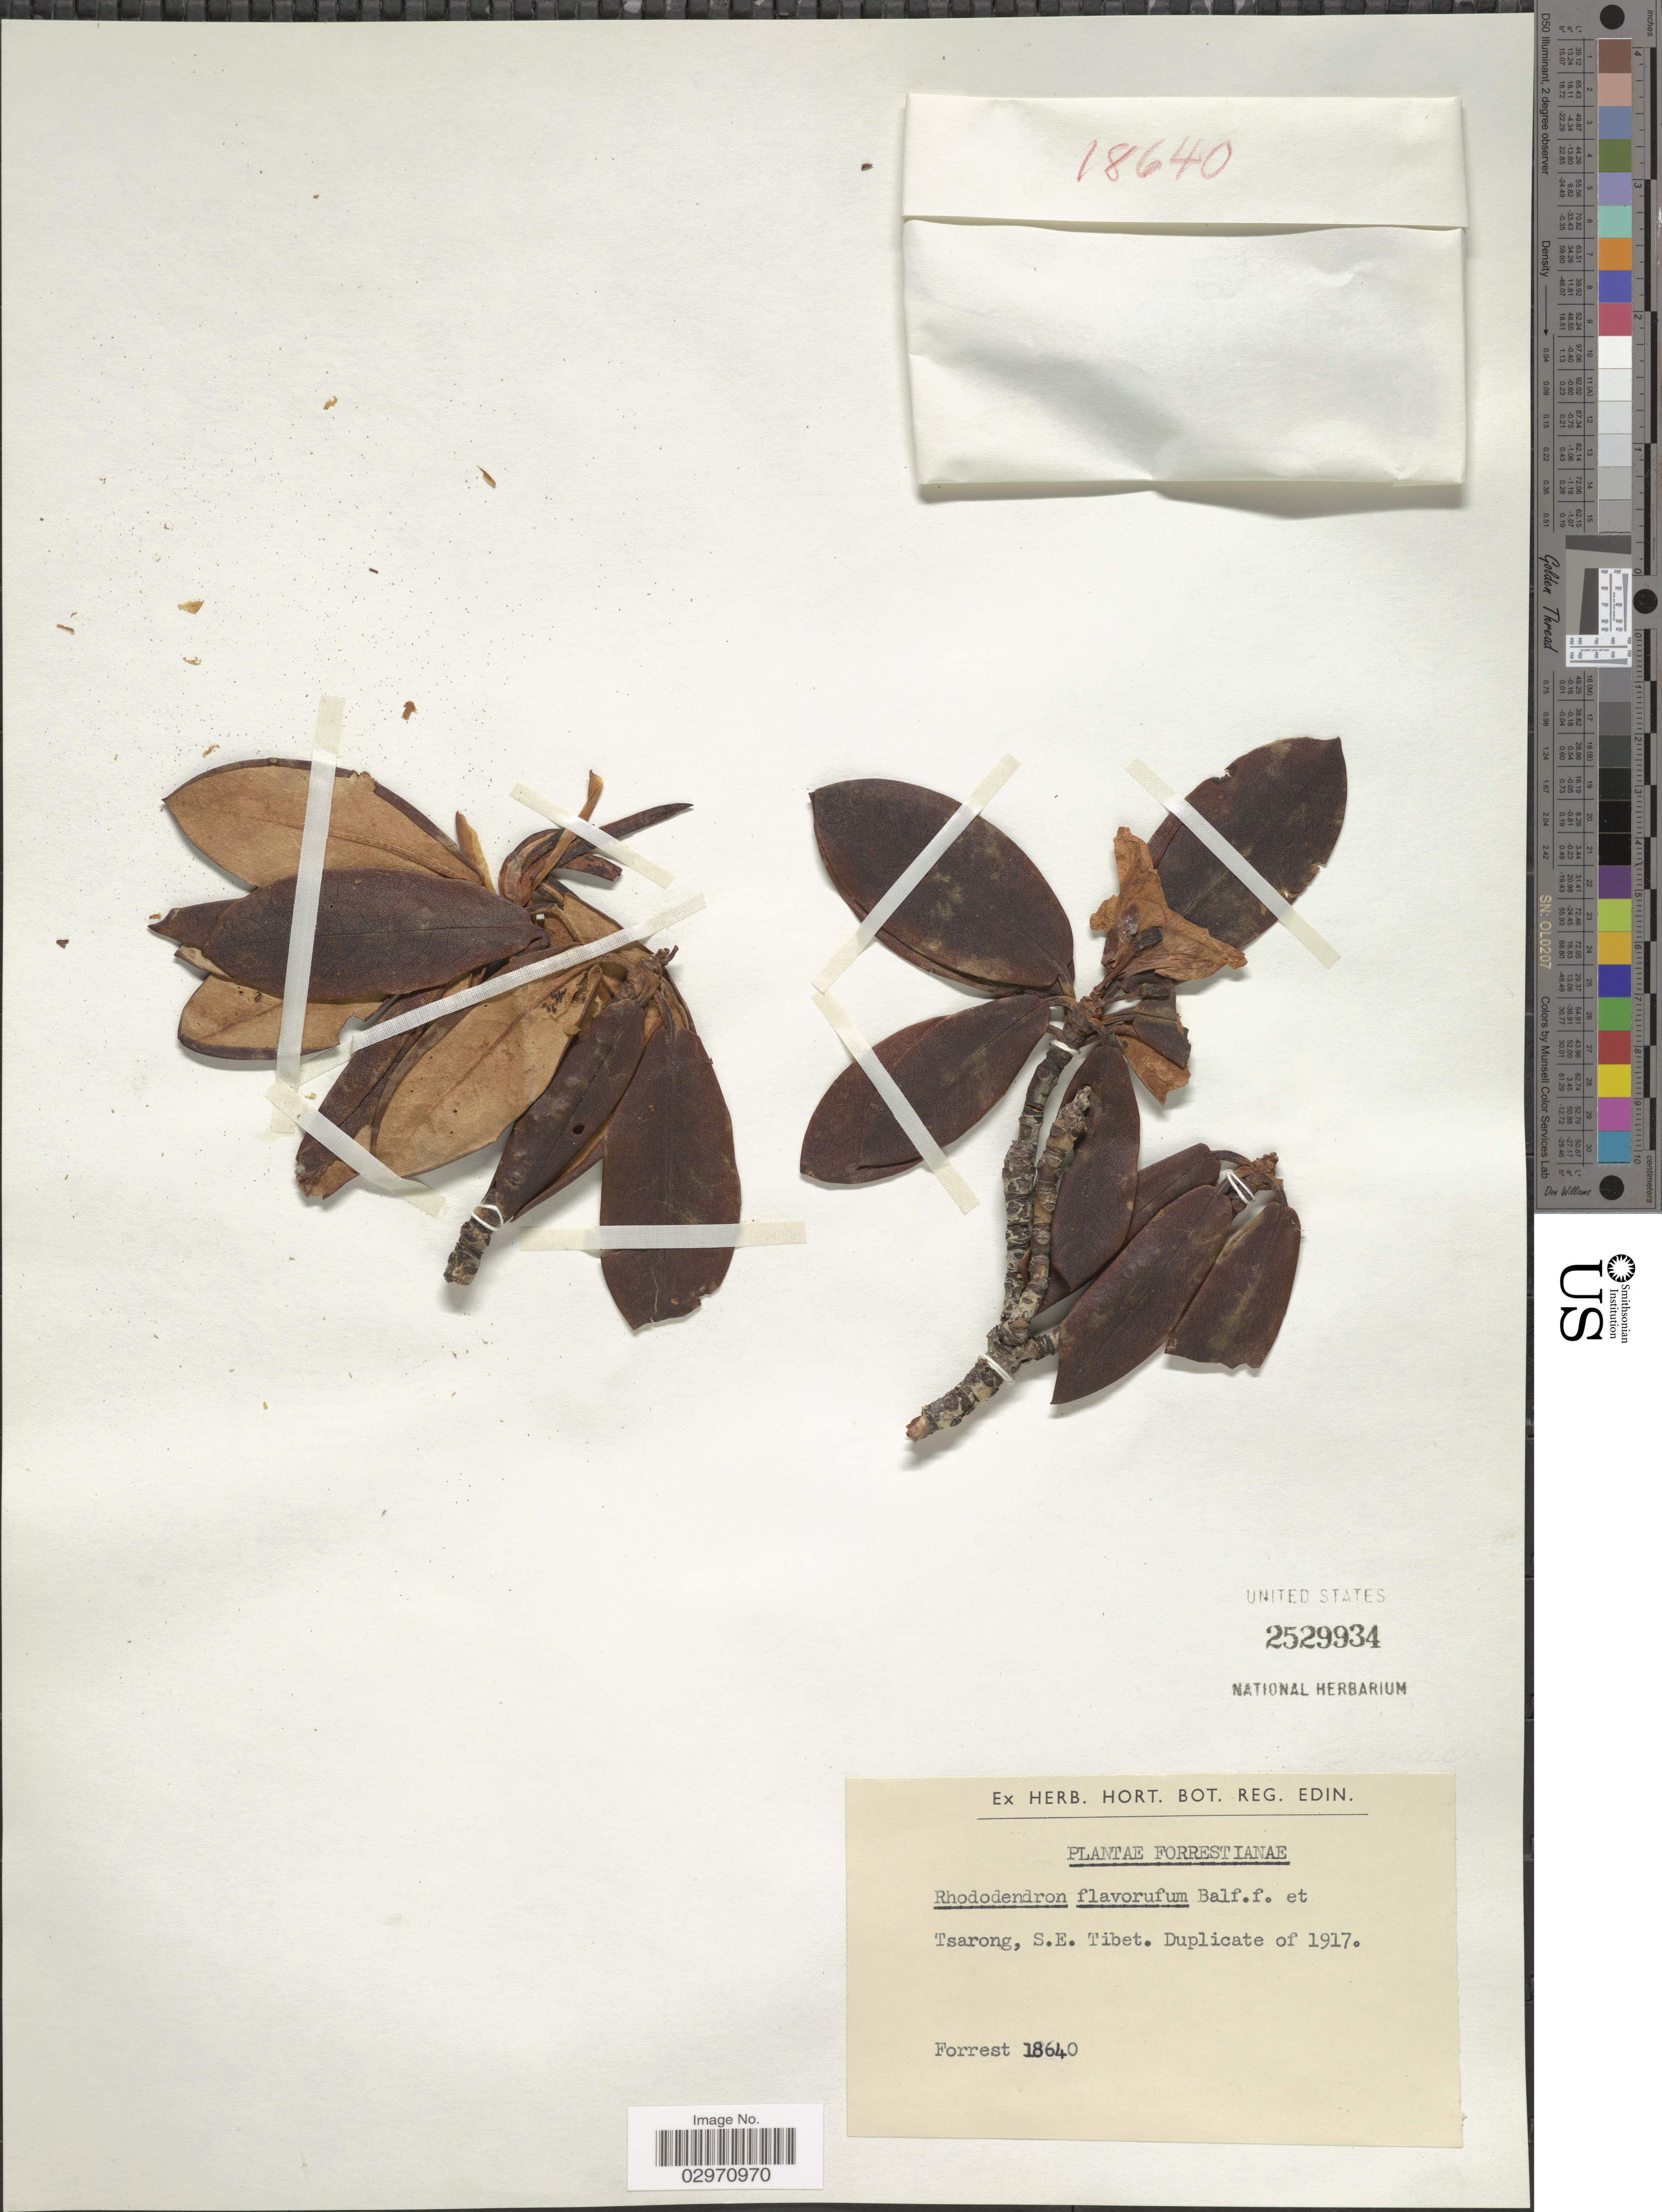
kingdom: Plantae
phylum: Tracheophyta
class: Magnoliopsida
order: Ericales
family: Ericaceae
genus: Rhododendron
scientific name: Rhododendron flavorufum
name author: Balf. f. & Forrest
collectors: -. Forrest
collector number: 18640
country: China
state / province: Xizang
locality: Tsarong, S.E. Tibet.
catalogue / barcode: US 2529934